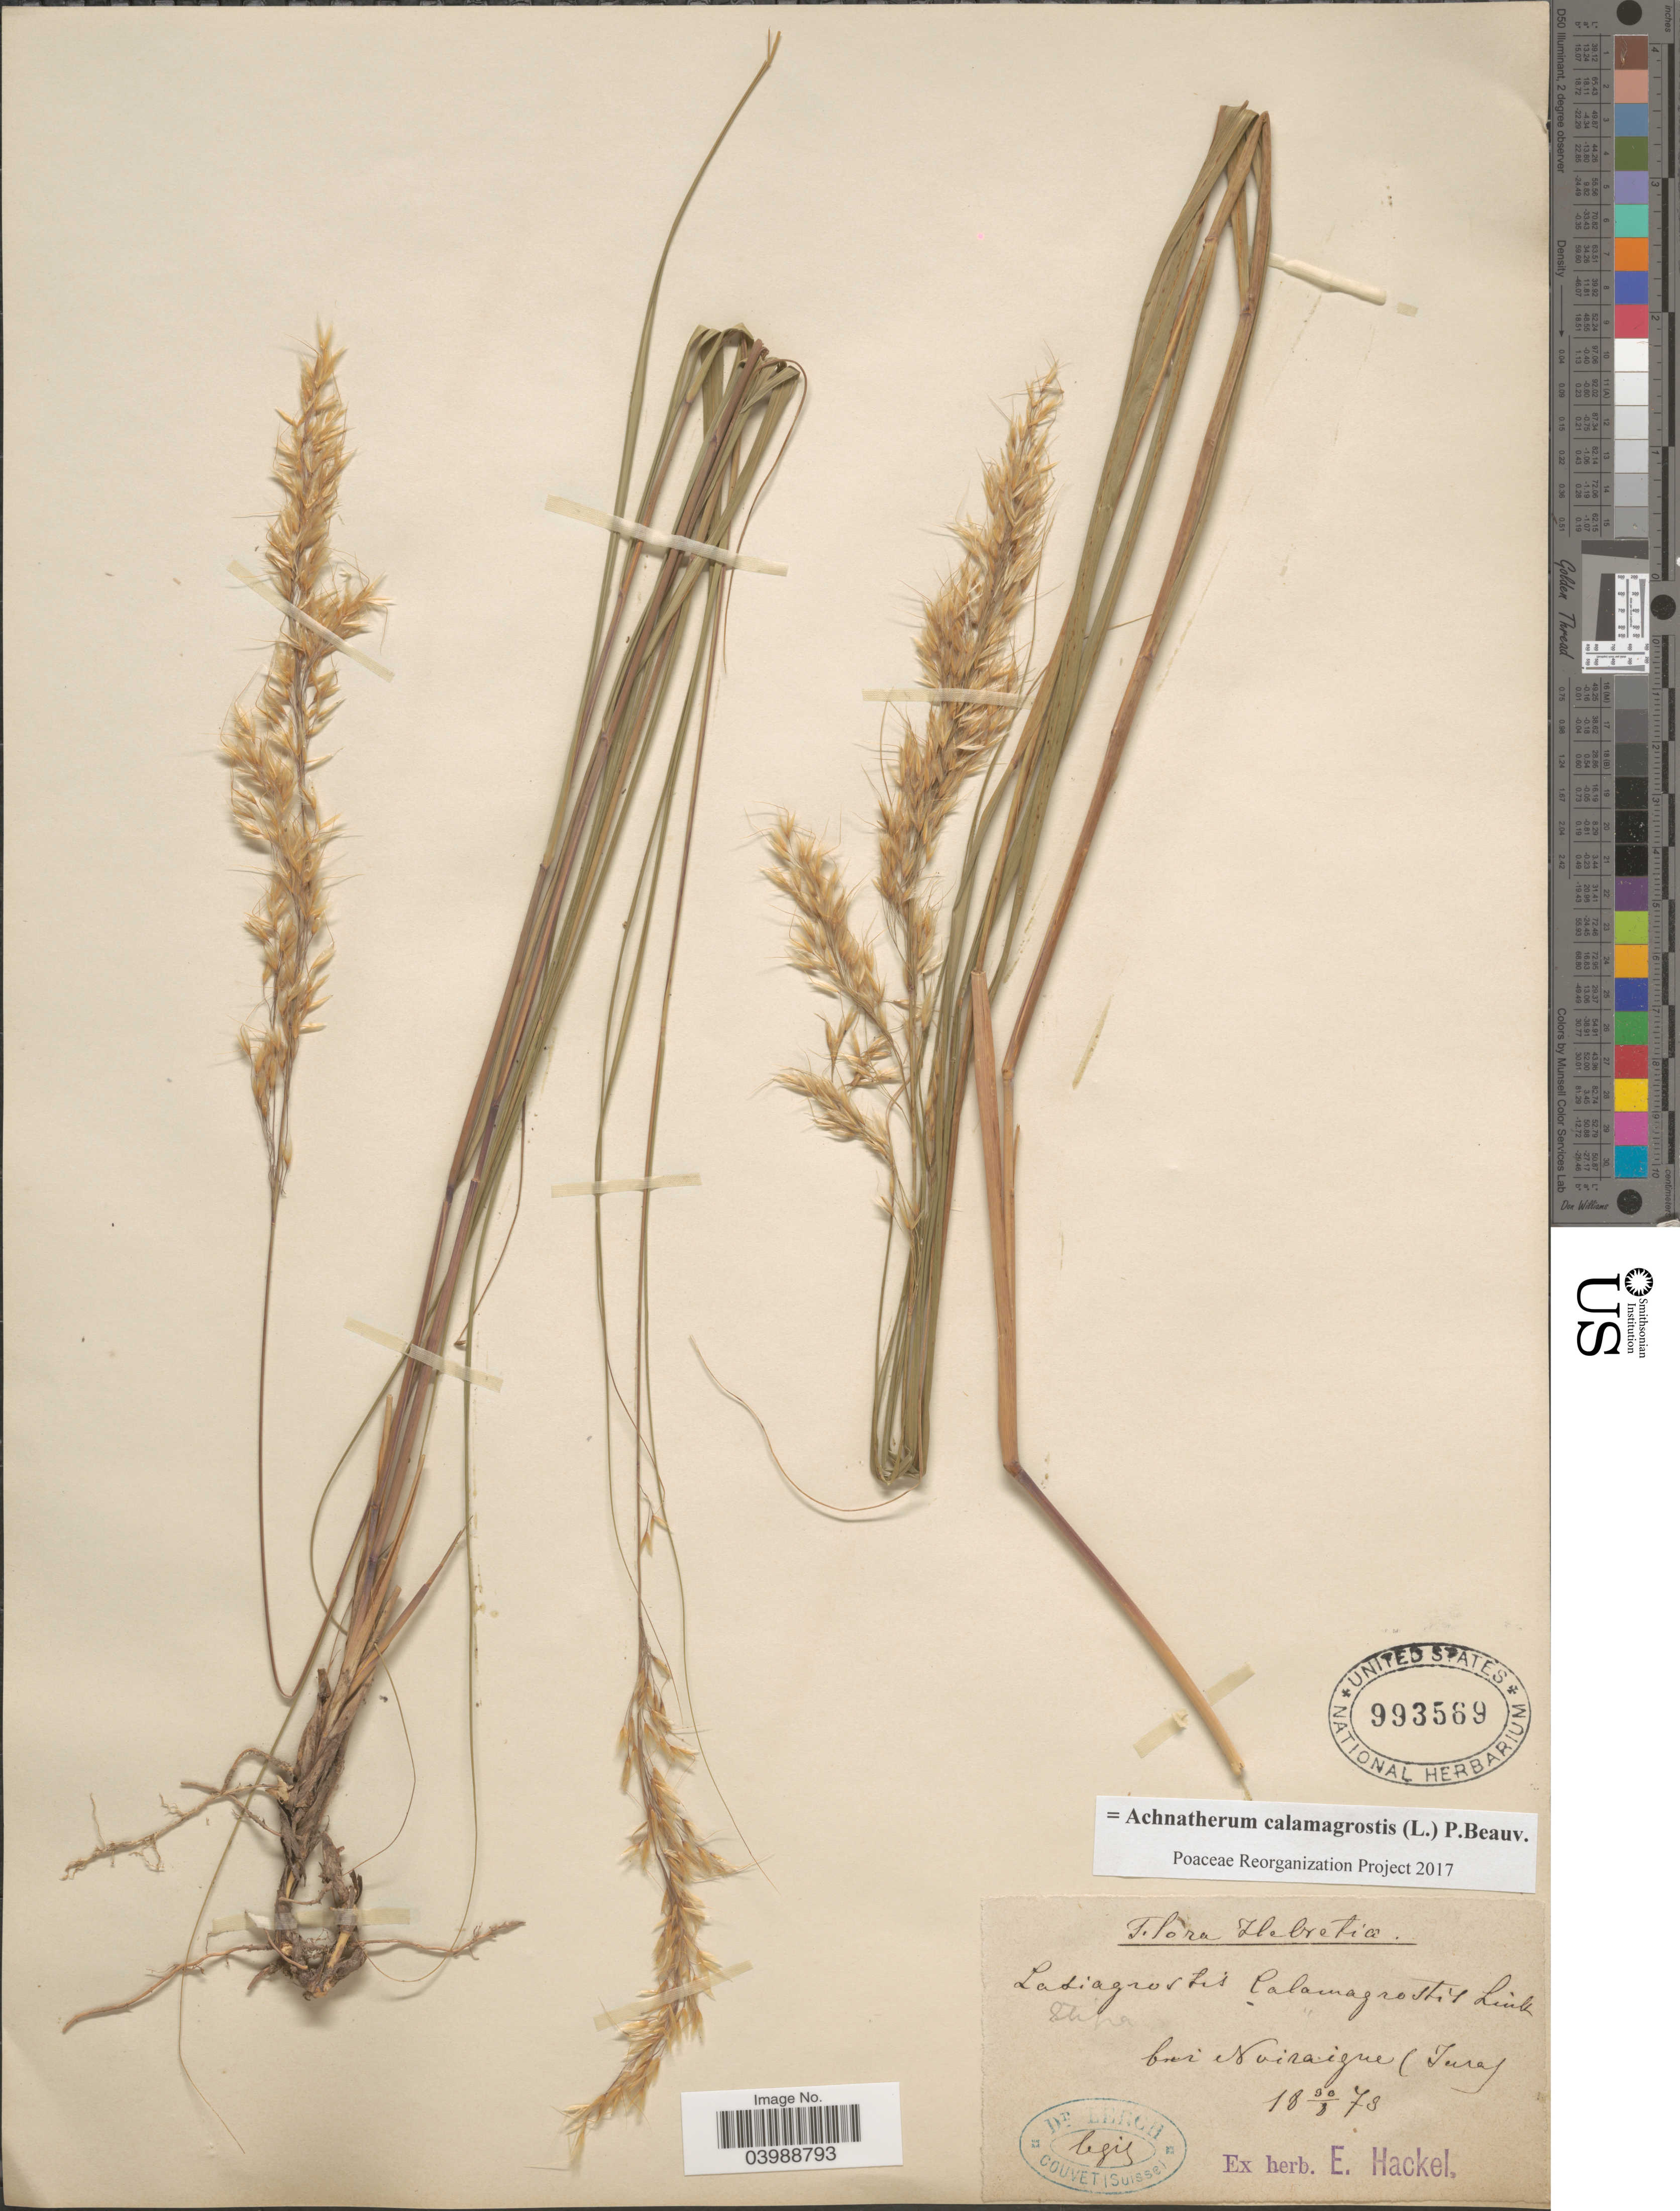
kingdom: Plantae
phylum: Tracheophyta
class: Liliopsida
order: Poales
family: Poaceae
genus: Achnatherum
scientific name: Achnatherum calamagrostis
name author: (L.) P. Beauv.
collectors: Berch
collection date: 1878-08-30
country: Switzerland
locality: Helvetia. Bei Noiraigue (Jura).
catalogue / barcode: US 993569